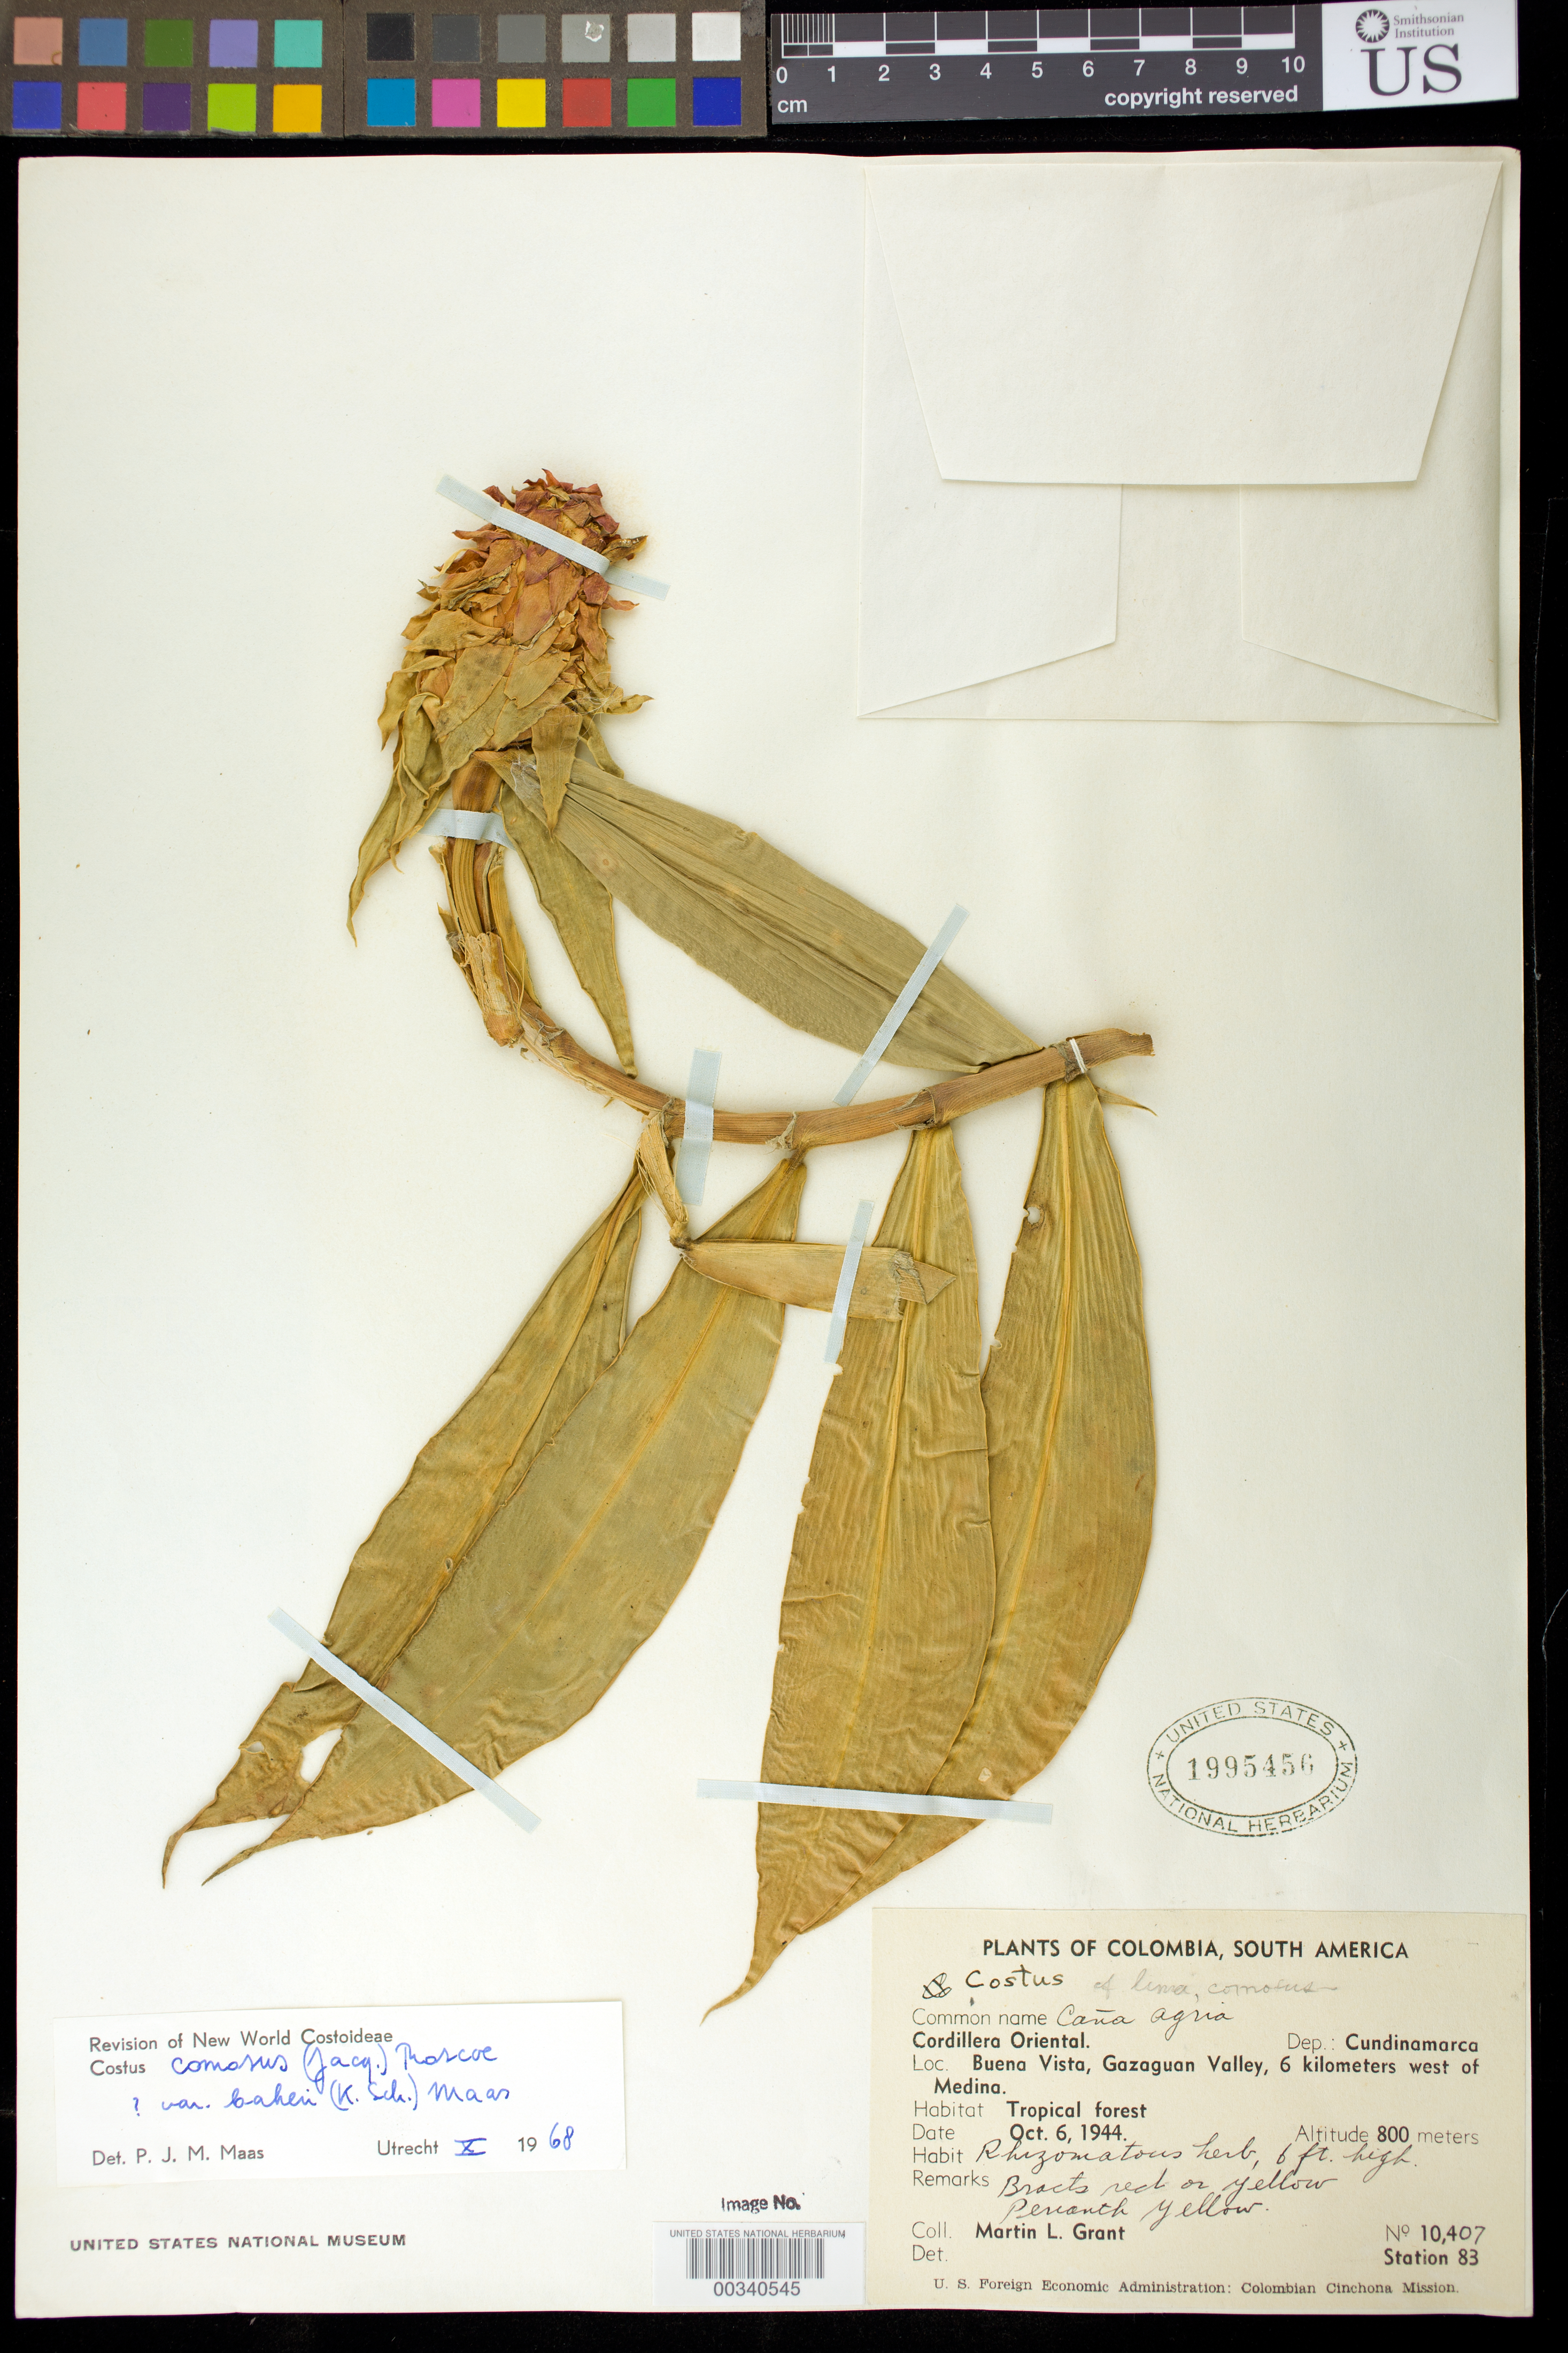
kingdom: Plantae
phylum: Tracheophyta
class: Liliopsida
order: Zingiberales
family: Costaceae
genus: Costus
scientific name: Costus comosus var. bakeri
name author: (K. Schum.) Maas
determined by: Maas, Paul J. M.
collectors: M. L. Grant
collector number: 10407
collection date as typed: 06 Oct 1944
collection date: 1944-10-06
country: Colombia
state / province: Cundinamarca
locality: Cordillera Oriental, Buena Vista, Gazaguan Valley, 6 km W of Medina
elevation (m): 800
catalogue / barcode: US 1995456